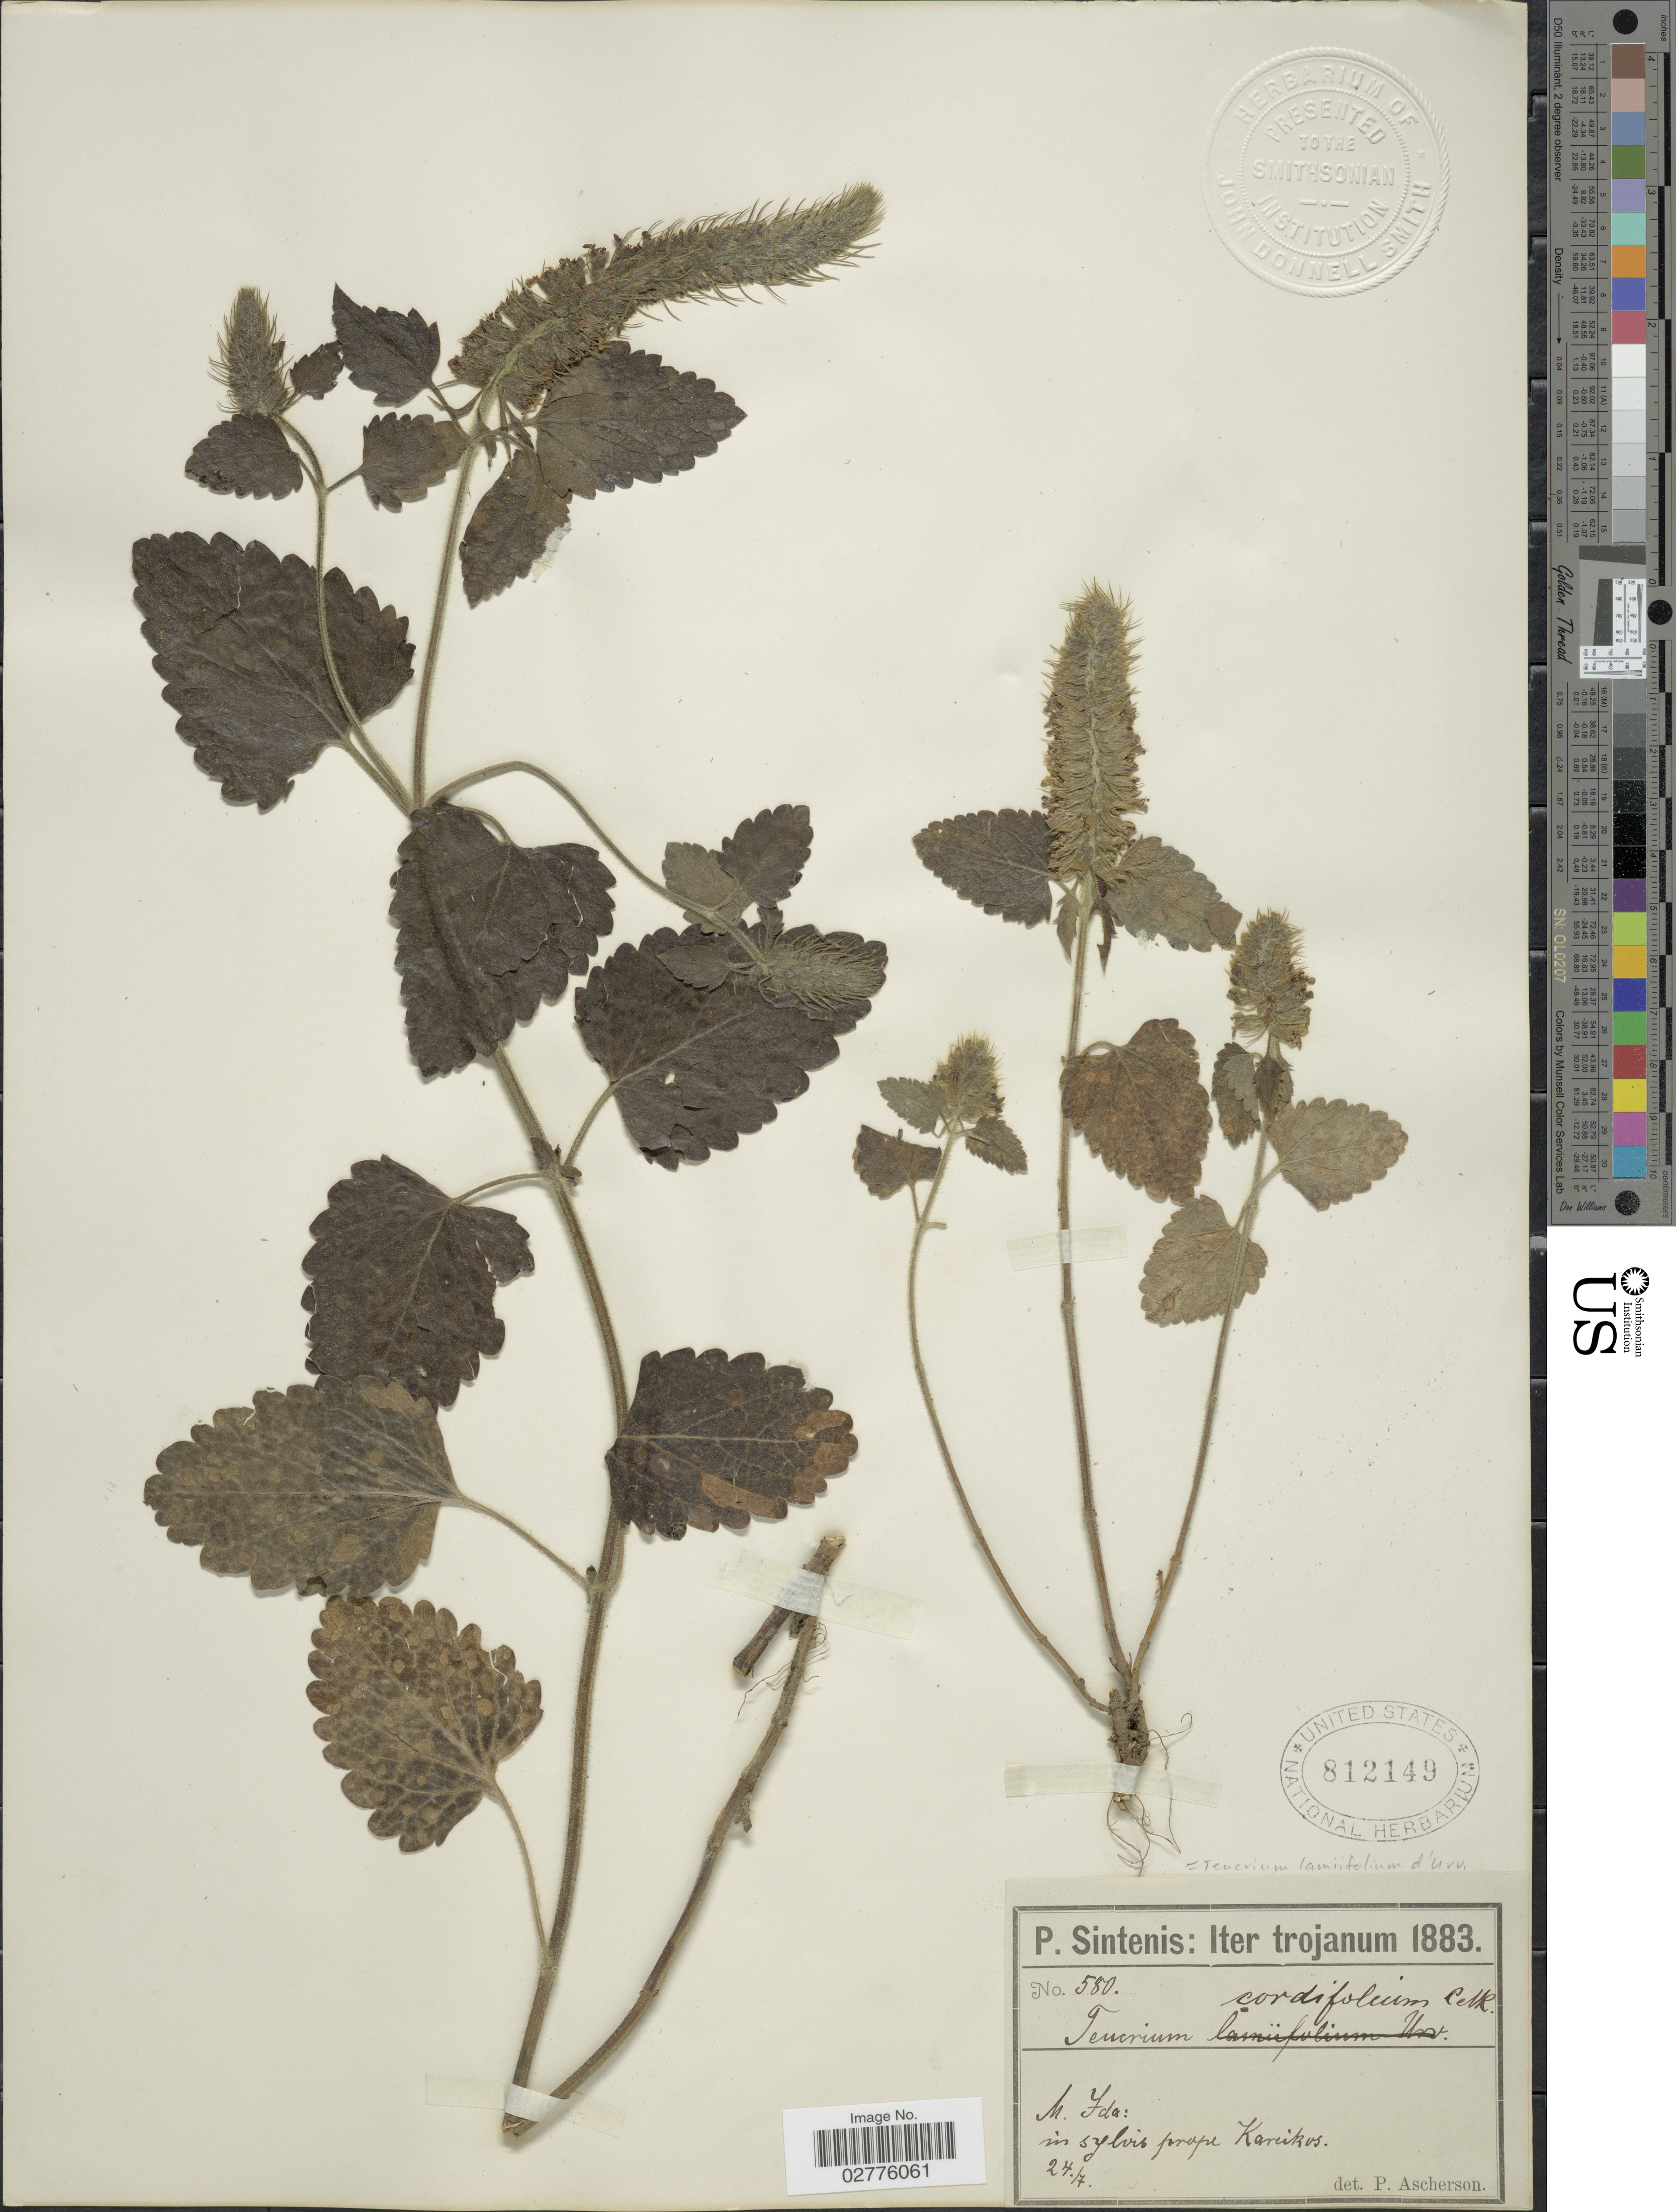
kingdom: Plantae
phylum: Tracheophyta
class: Magnoliopsida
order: Lamiales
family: Lamiaceae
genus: Teucrium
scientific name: Teucrium lamiifolium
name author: d'Urv.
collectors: P. Sintenis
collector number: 580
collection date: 1883-07-24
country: Turkey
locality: M. Ida: in sylvis prope Kareikos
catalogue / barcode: US 812149